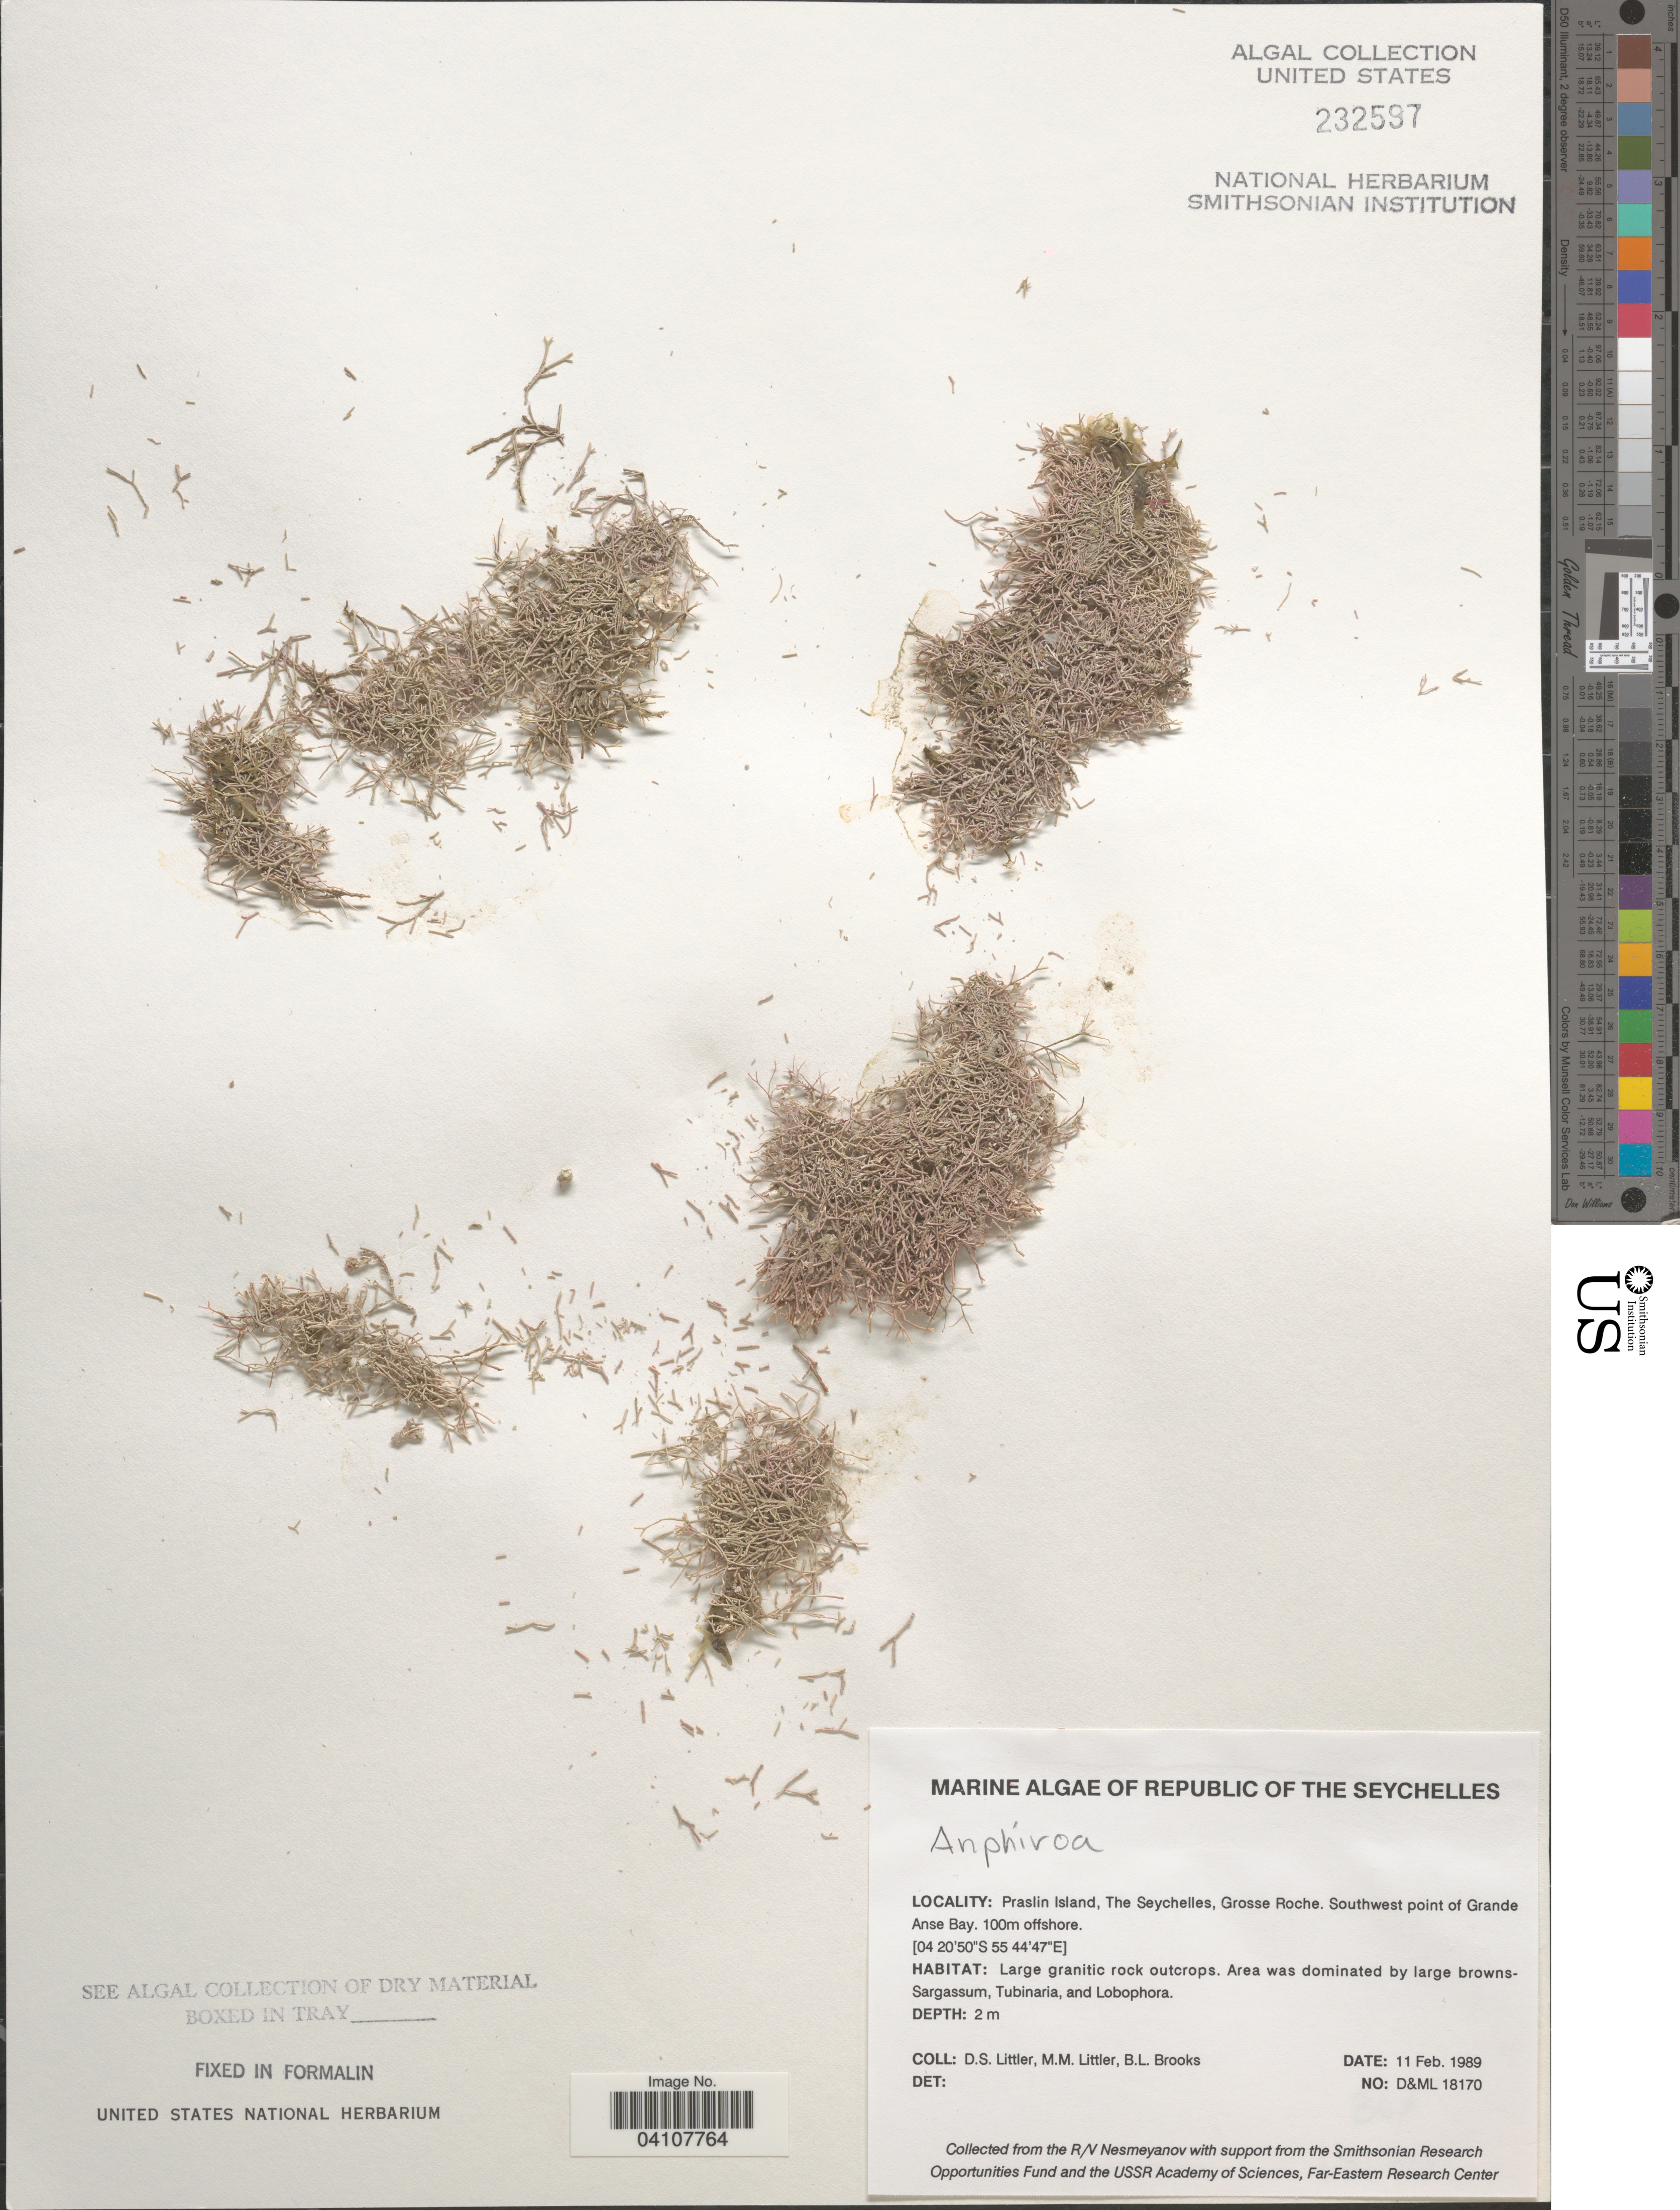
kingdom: Plantae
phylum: Rhodophyta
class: Florideophyceae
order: Corallinales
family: Lithophyllaceae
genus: Amphiroa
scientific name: Amphiroa sp.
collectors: D. S. Littler & B. Brooks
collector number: D&ML18170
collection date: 1989-02-11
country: Seychelles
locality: Republic of the Seychelles. Praslin Island, Grosse Roche. Southwest point of Grande Anse Bay. 100m offshore.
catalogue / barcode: US 232597